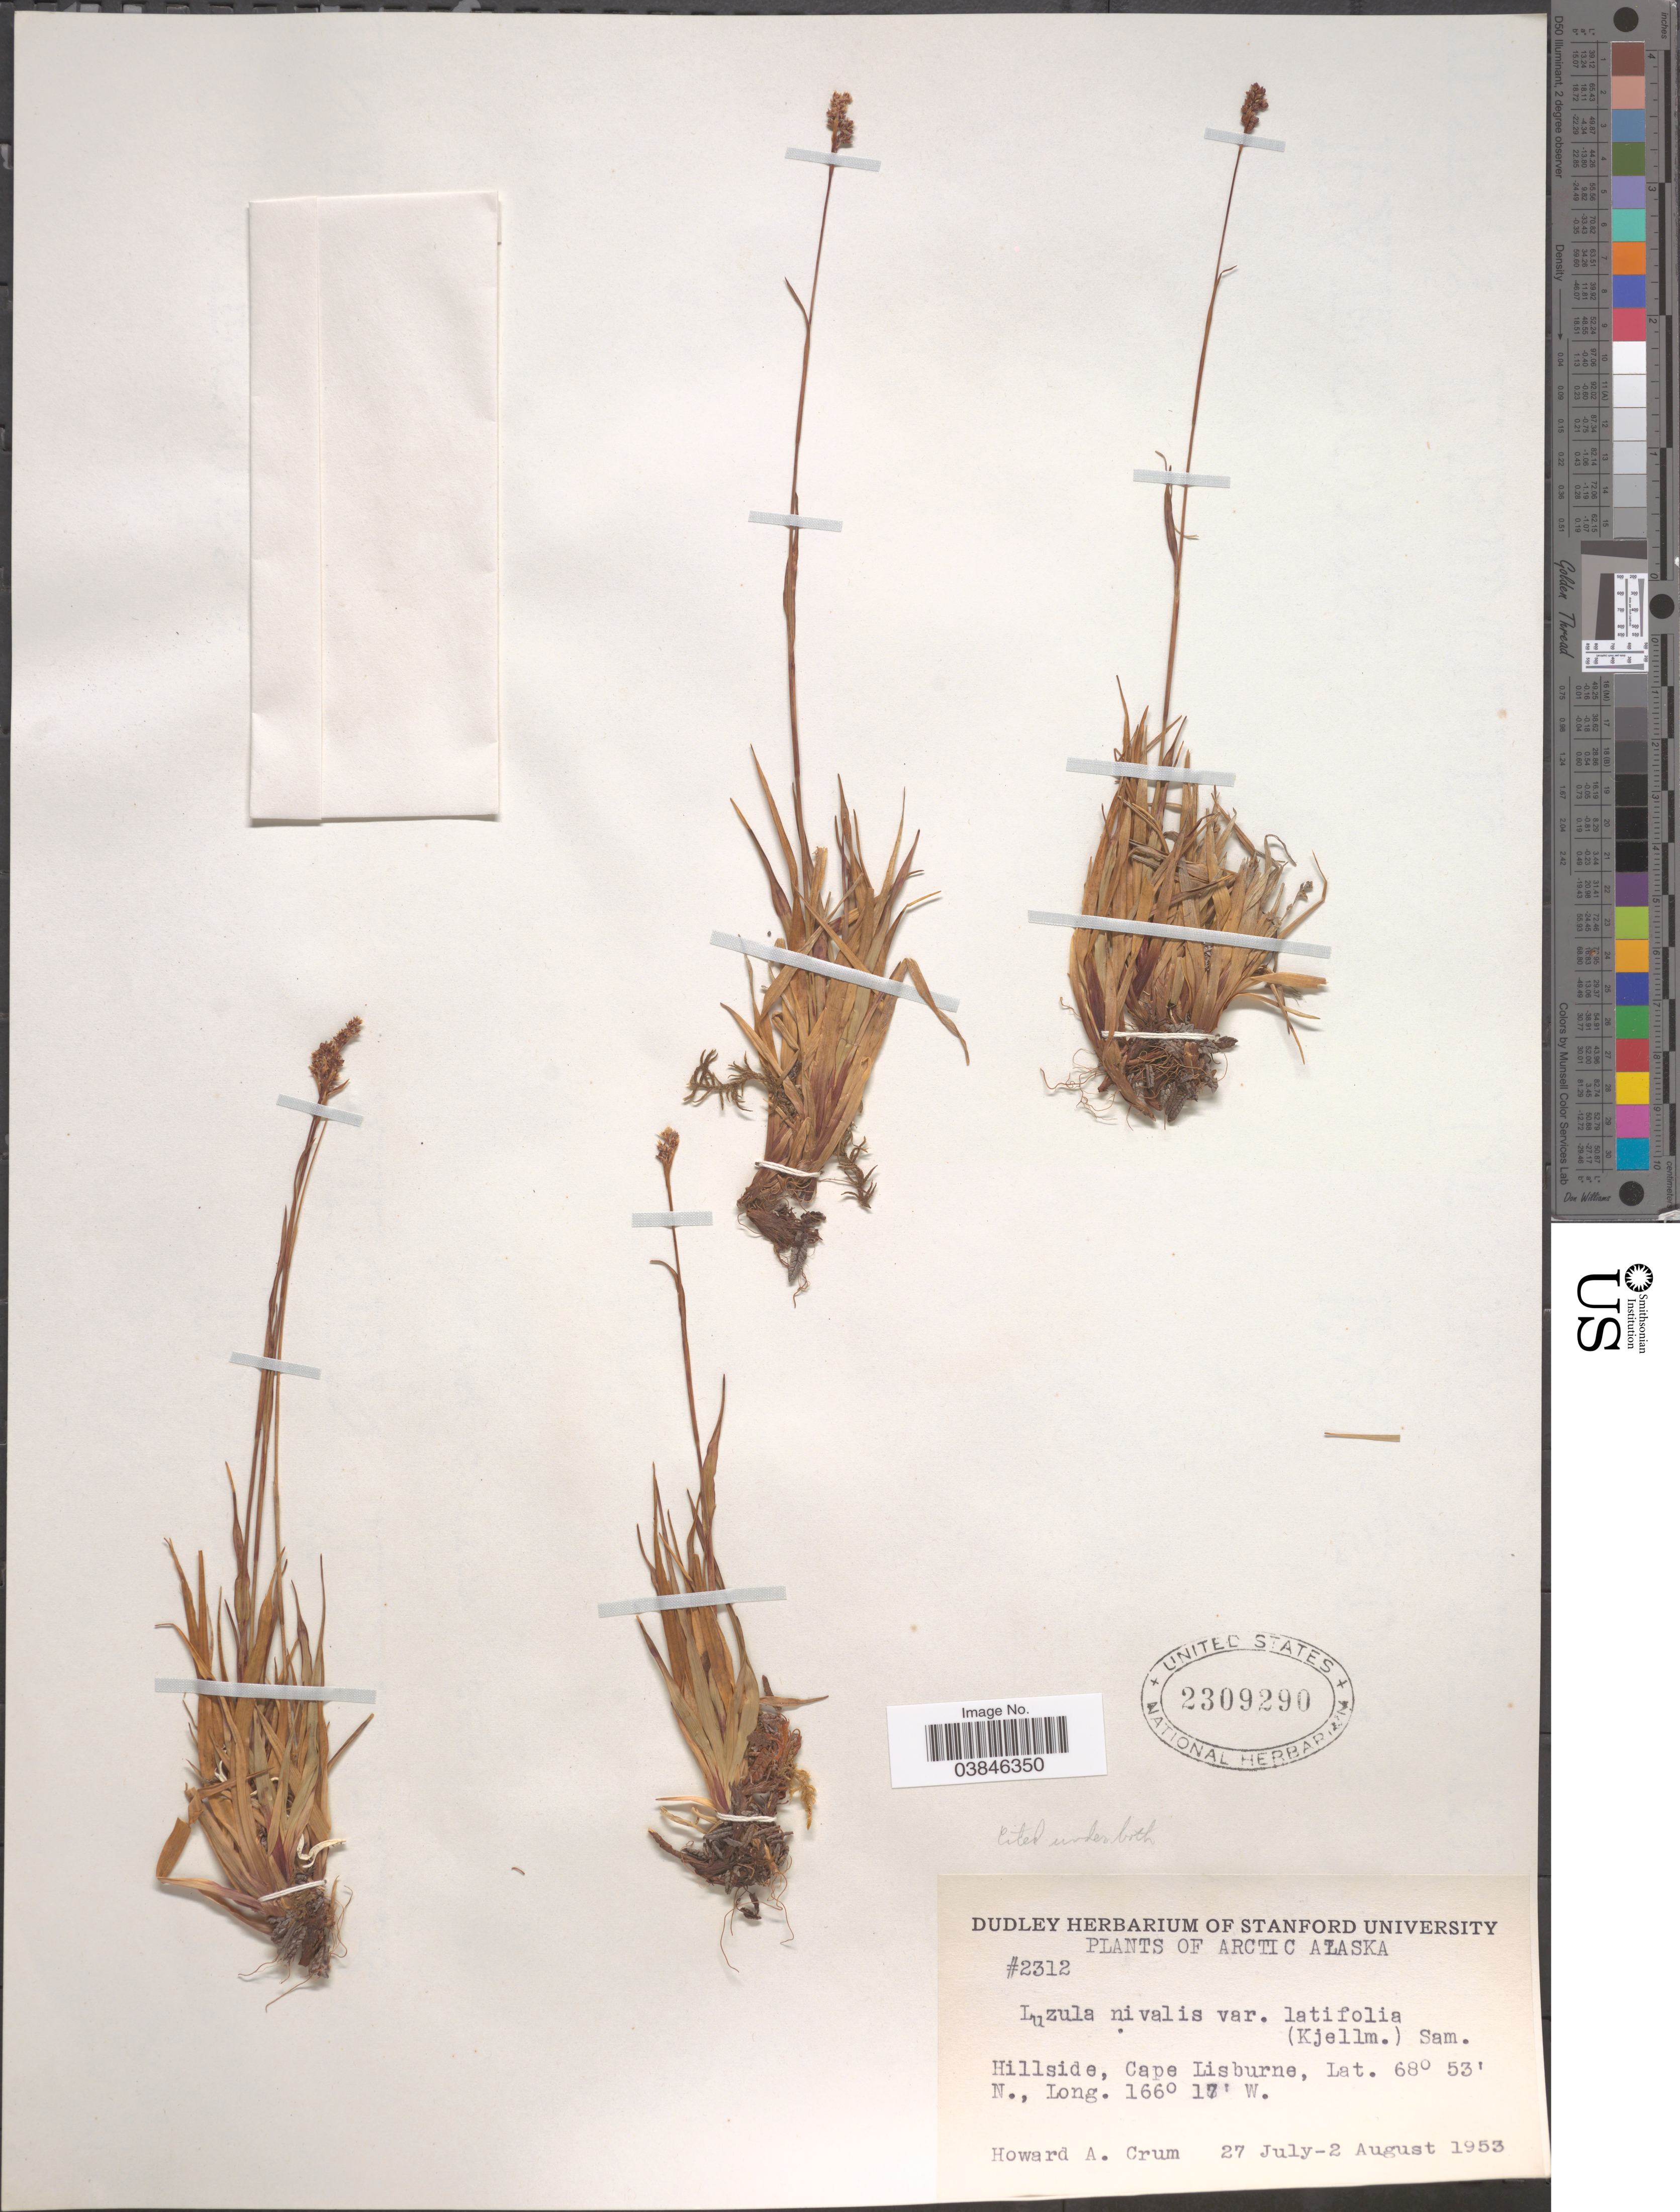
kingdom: Plantae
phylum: Tracheophyta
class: Liliopsida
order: Poales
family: Juncaceae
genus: Luzula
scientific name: Luzula nivalis var. latifolia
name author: Sam. ex Hultén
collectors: H. A. Crum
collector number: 2312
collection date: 1953-07-27/1953-08-02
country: United States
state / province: Alaska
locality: Arctic Alaska. Hillside, Cape Lisburne.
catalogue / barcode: US 2309290